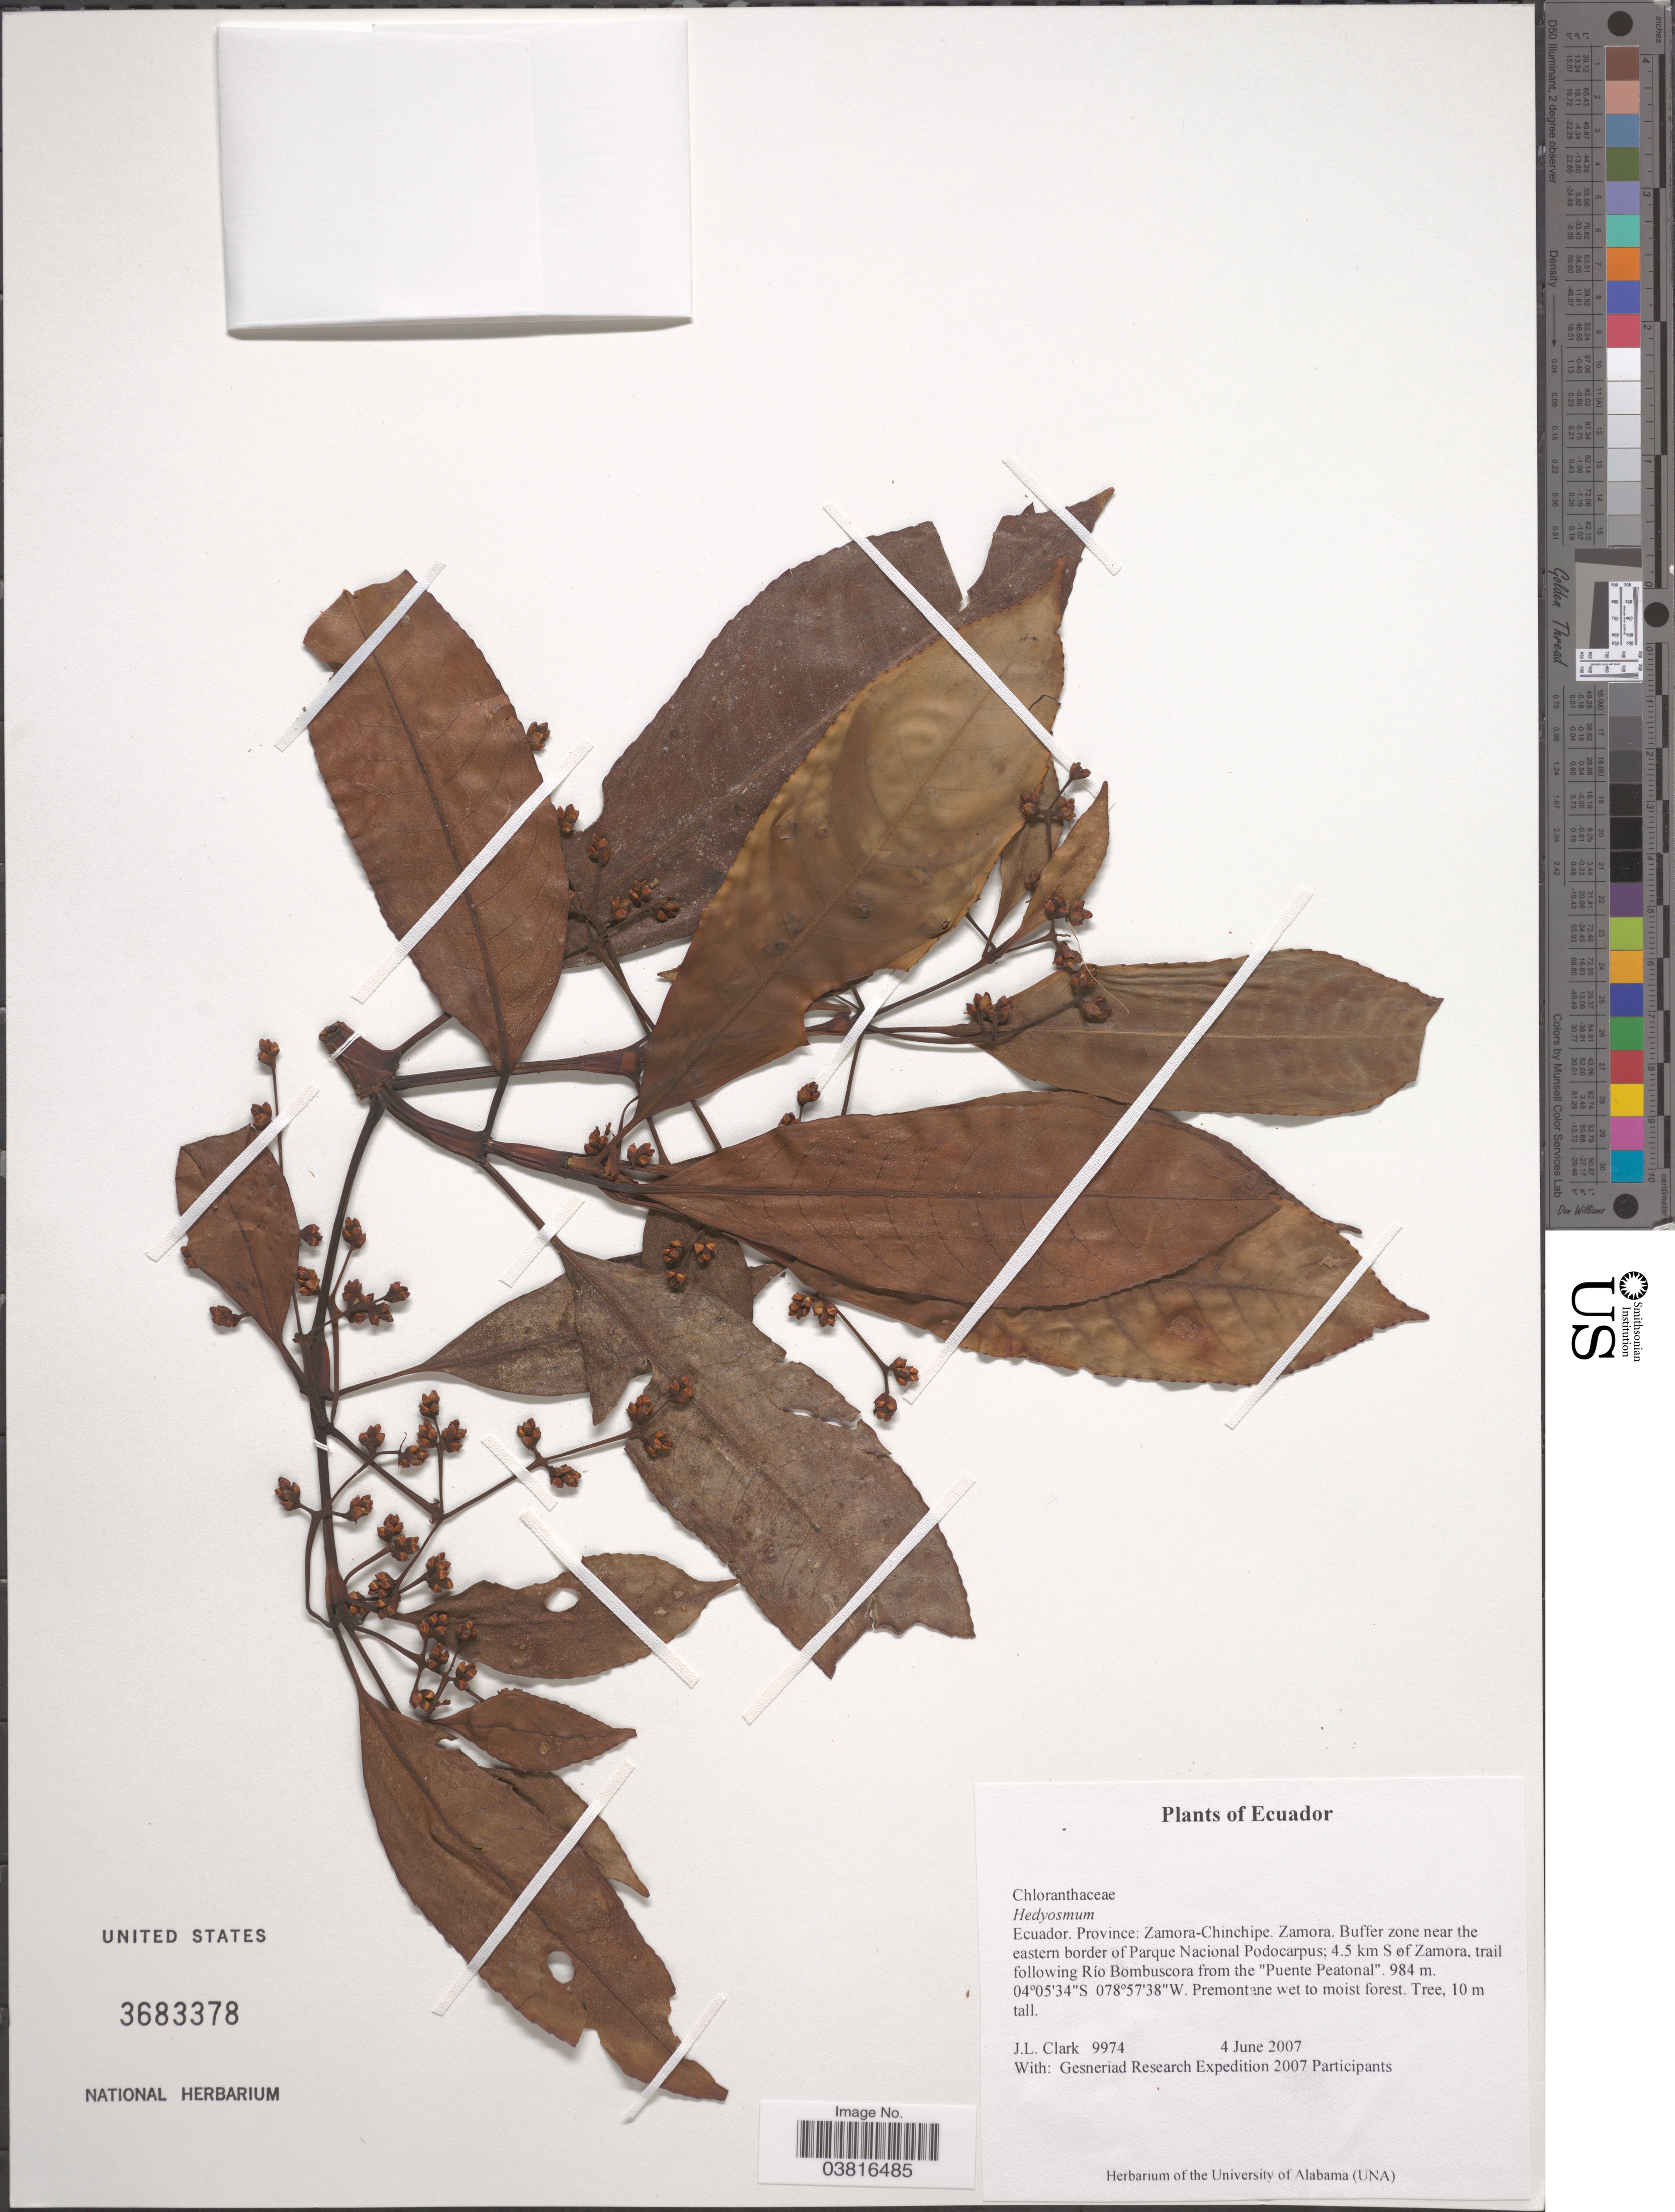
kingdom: Plantae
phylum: Tracheophyta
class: Magnoliopsida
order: Chloranthales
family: Chloranthaceae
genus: Hedyosmum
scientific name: Hedyosmum sp.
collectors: J. L. Clark & Gesneriad Research Expedition 2007 Participants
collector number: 9974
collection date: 2007-06-04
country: Ecuador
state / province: Zamora-Chinchipe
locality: Zamora. Buffer zone near the eastern border of Parque Nacional Podocarpus; 4.5 km S of Zamora, trail following Río Bombuscora from the "Puente Peatonal".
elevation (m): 984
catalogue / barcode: US 3683378